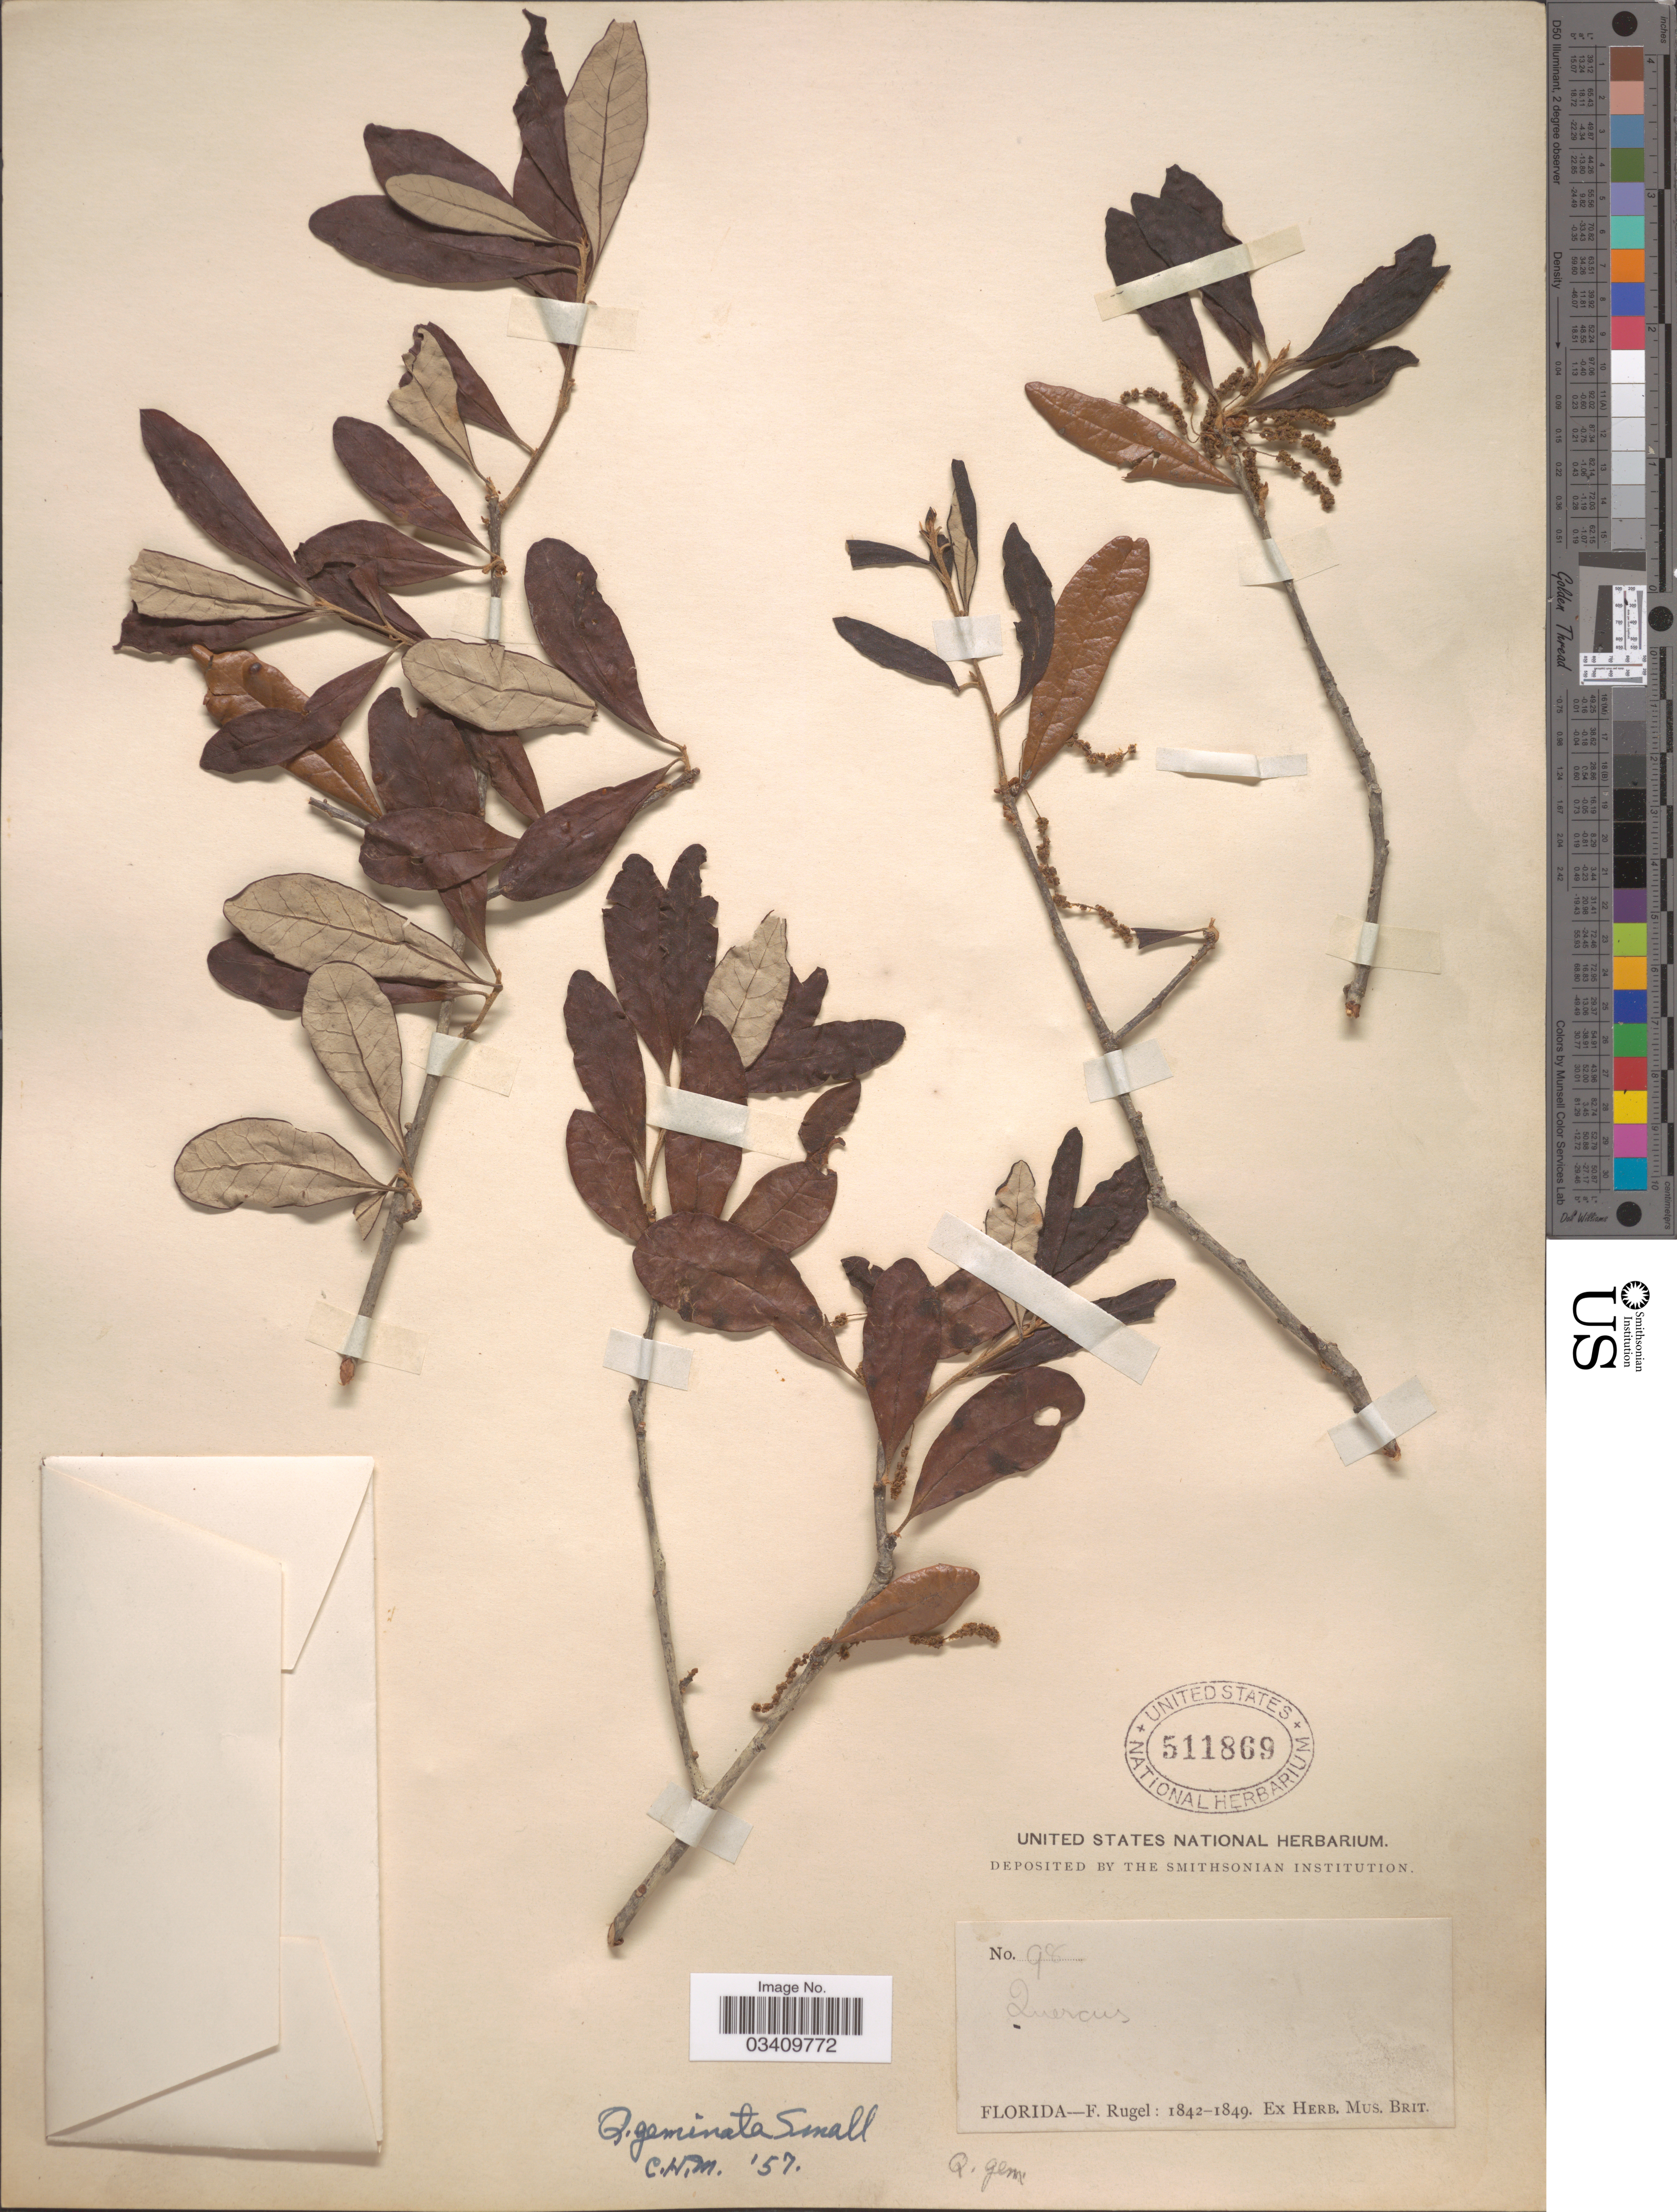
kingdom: Plantae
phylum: Tracheophyta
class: Magnoliopsida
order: Fagales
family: Fagaceae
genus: Quercus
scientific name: Quercus virginiana var. maritima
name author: (Michx.) Sarg.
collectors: F. Rugel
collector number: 98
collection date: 1842/1849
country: United States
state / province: Florida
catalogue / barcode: US 511869